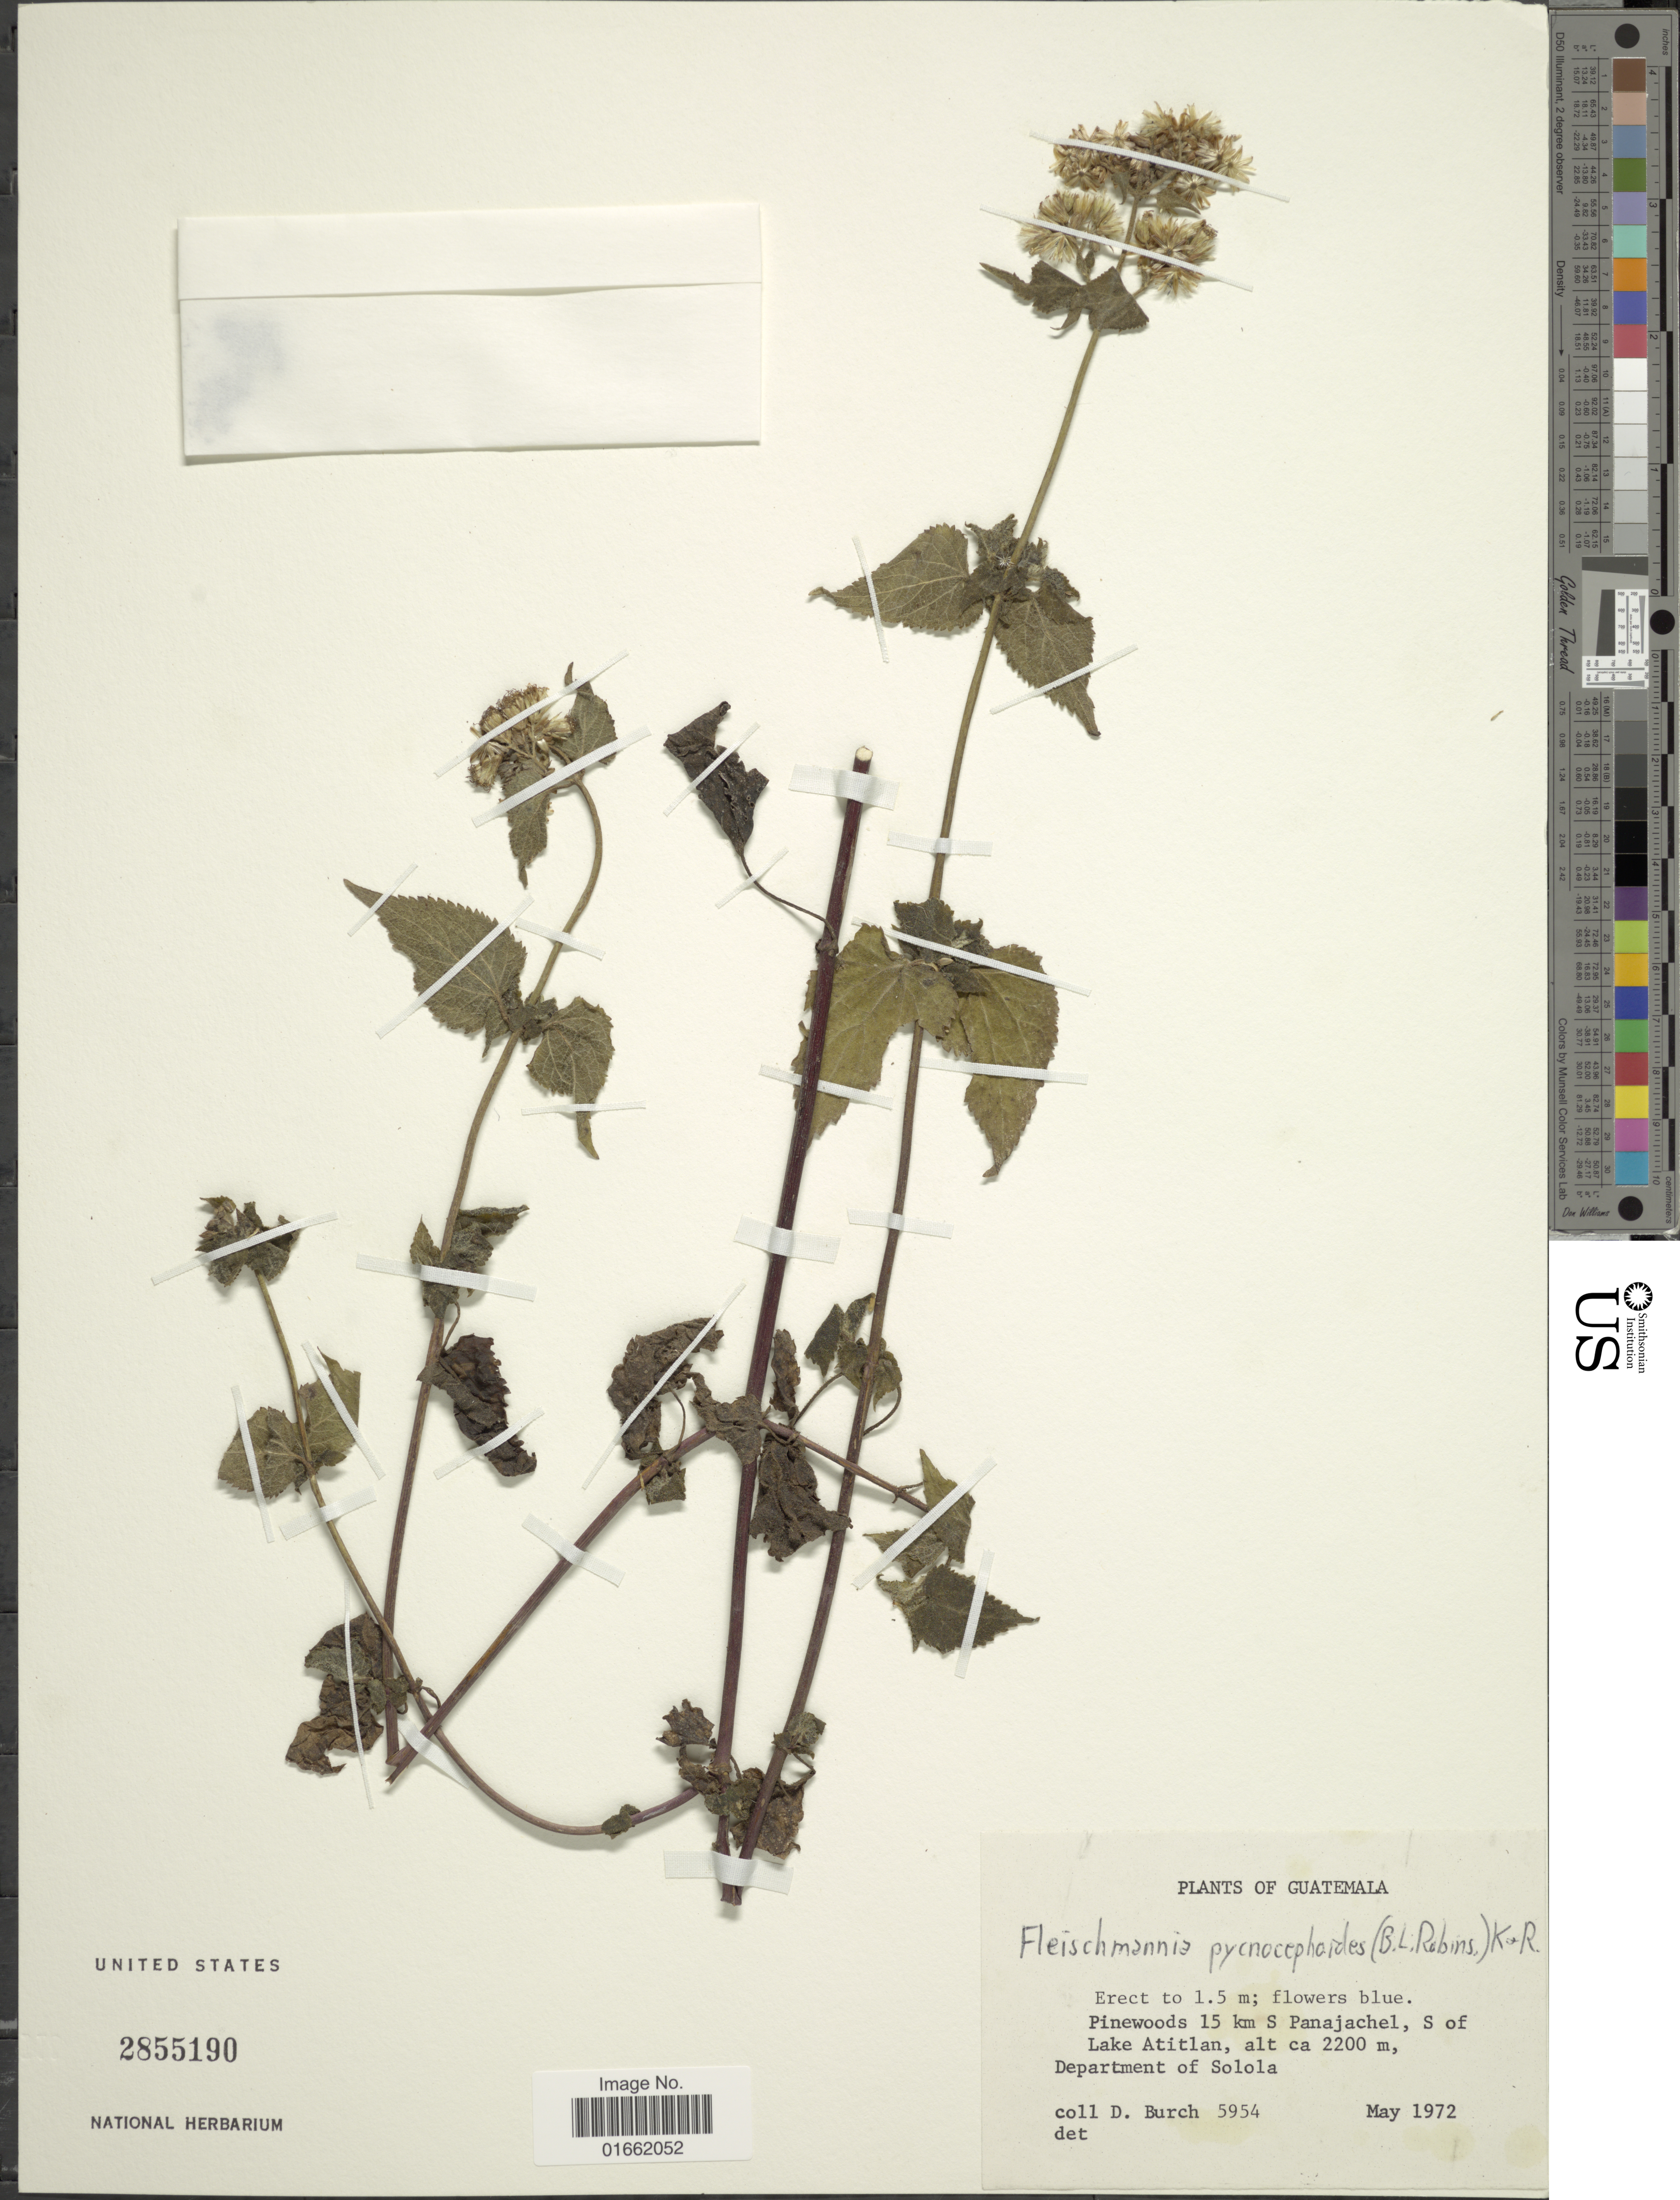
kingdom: Plantae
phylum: Tracheophyta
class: Magnoliopsida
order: Asterales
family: Asteraceae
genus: Fleischmannia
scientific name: Fleischmannia pycnocephaloides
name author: (B.L. Rob.) R.M. King & H. Rob.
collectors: D. Burch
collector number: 5954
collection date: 1972-05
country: Guatemala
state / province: Sololá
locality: Pinewoods 15 km S Panajachel, S of Lake Atitlan, Department of Solola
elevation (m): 2200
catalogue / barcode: US 2855190